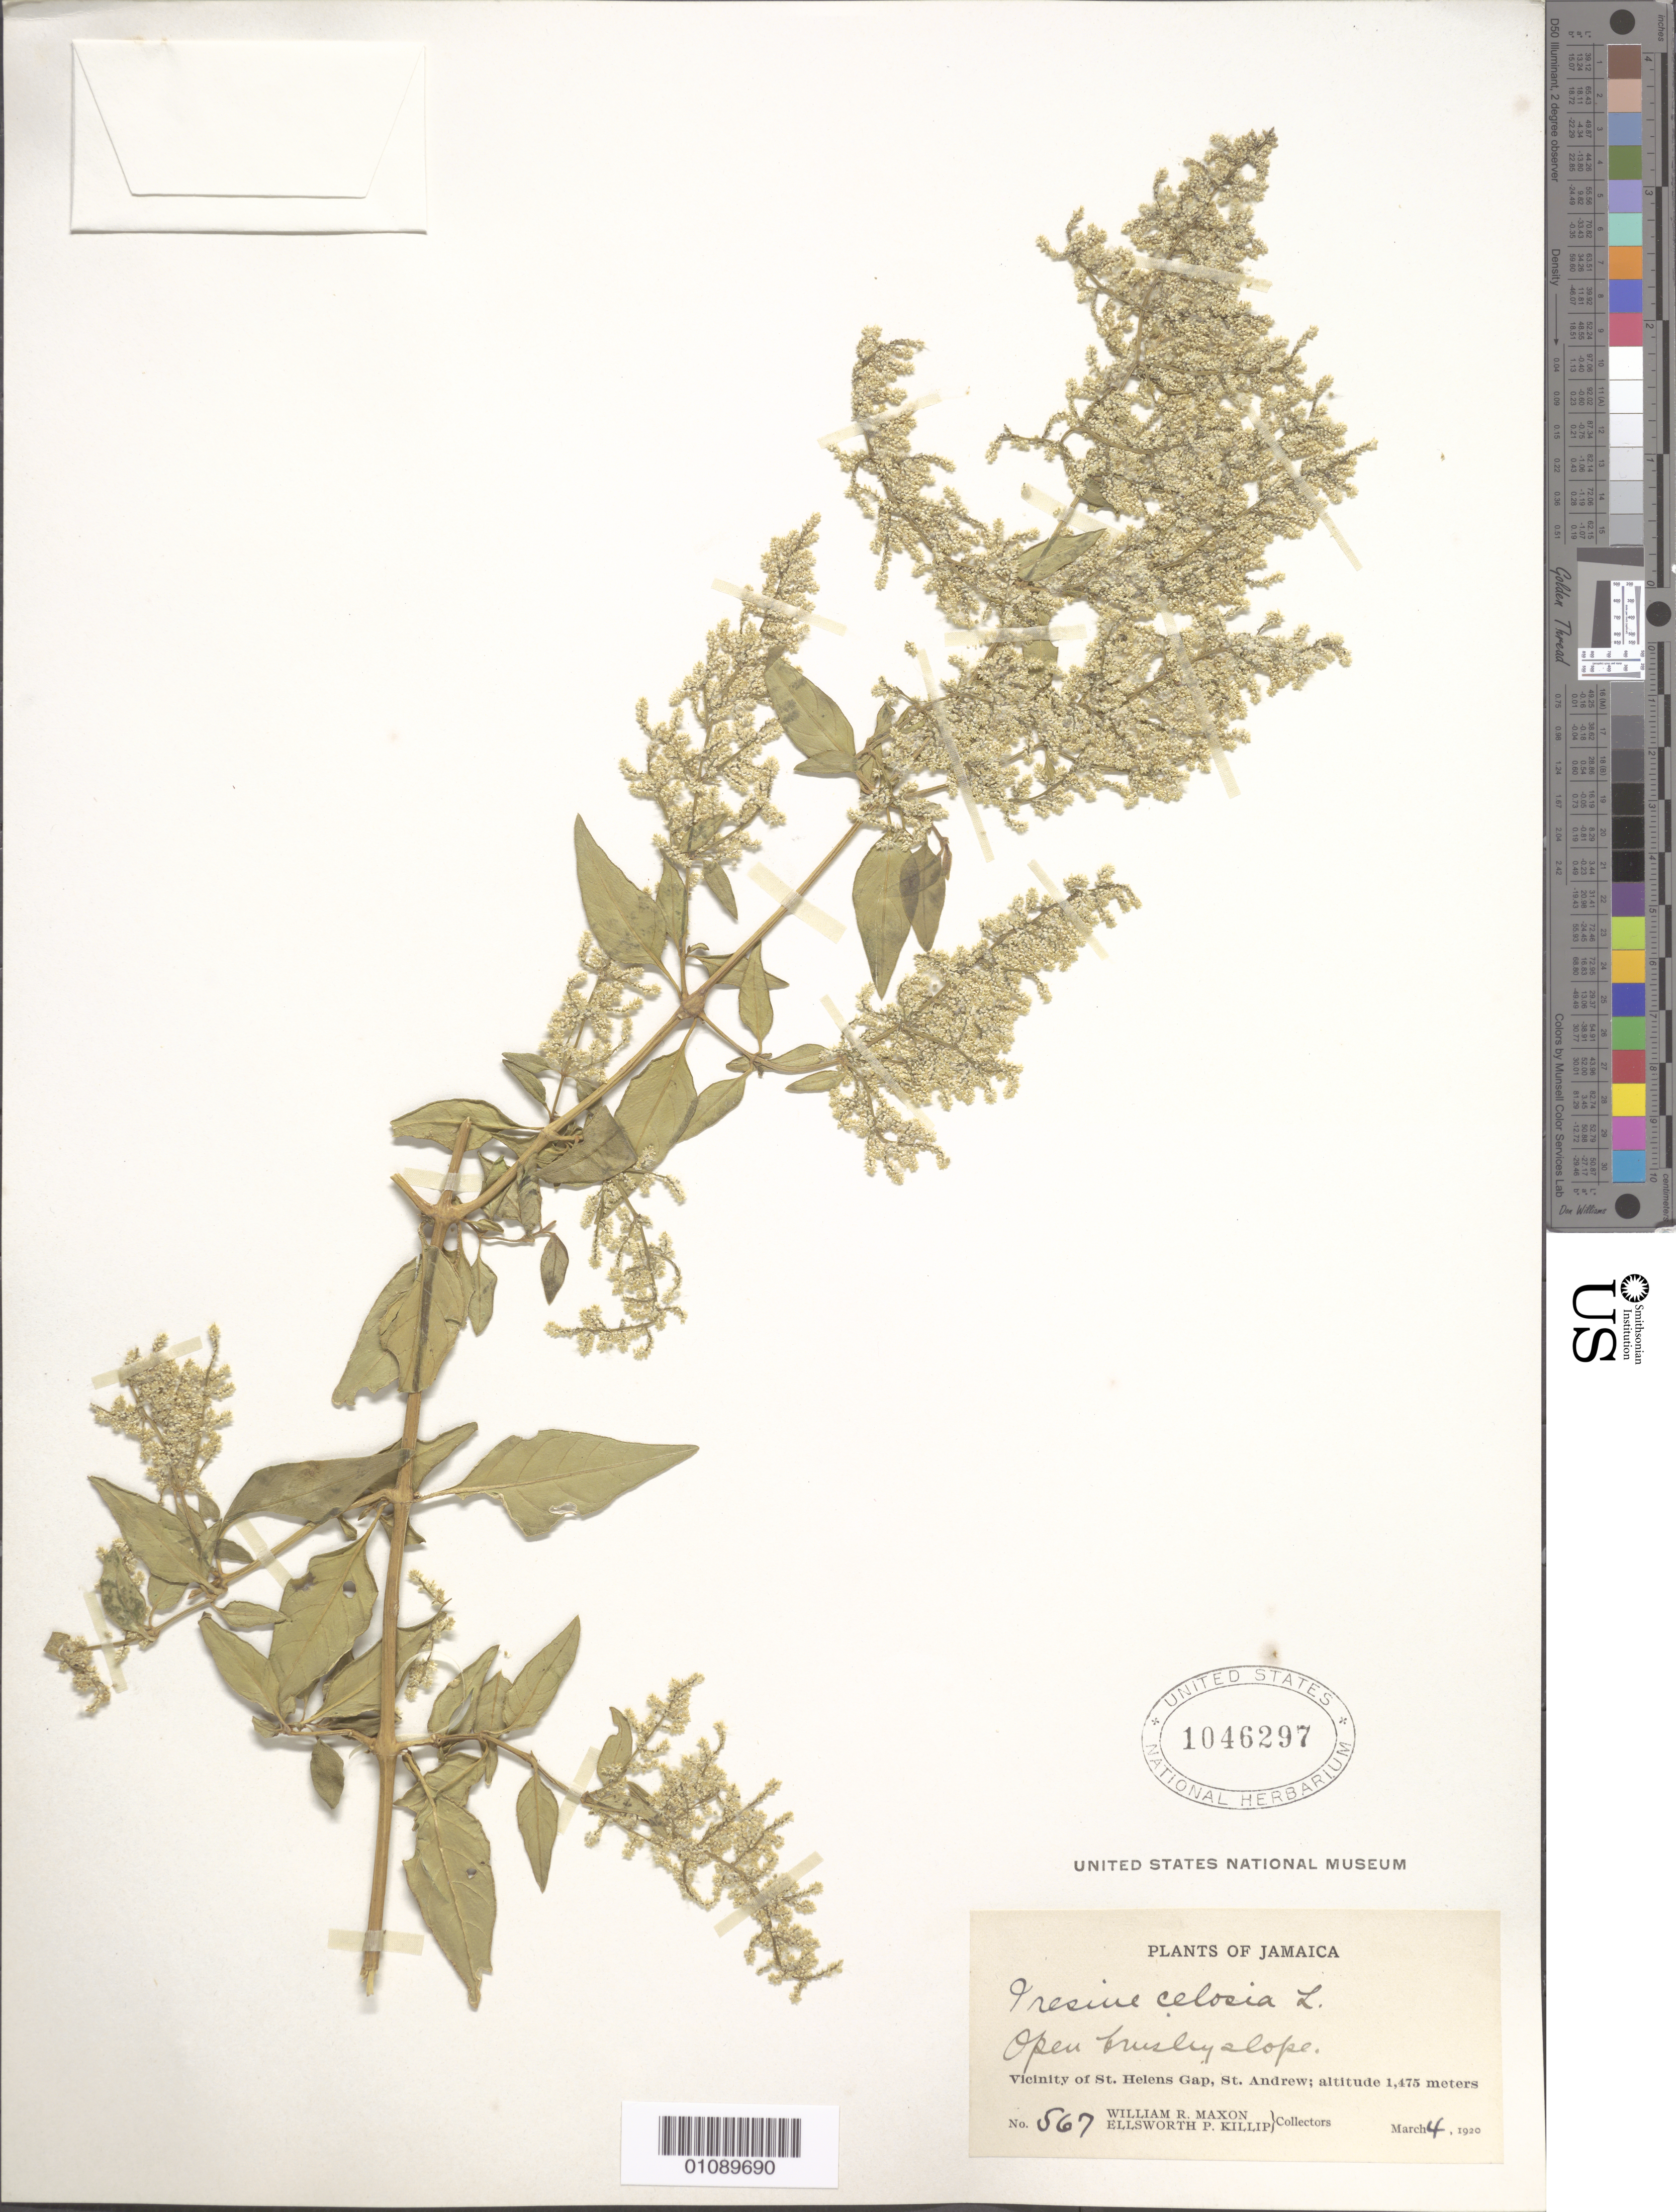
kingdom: Plantae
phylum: Tracheophyta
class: Magnoliopsida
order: Caryophyllales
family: Amaranthaceae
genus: Iresine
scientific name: Iresine celosia subsp. celosia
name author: L.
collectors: W. R. Maxon & E. P. Killip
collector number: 567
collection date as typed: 04 Mar 1920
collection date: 1920-03-04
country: Jamaica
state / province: Saint Andrew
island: Jamaica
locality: Vicinity of St. Helens Gap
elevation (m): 1475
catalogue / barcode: US 1046297